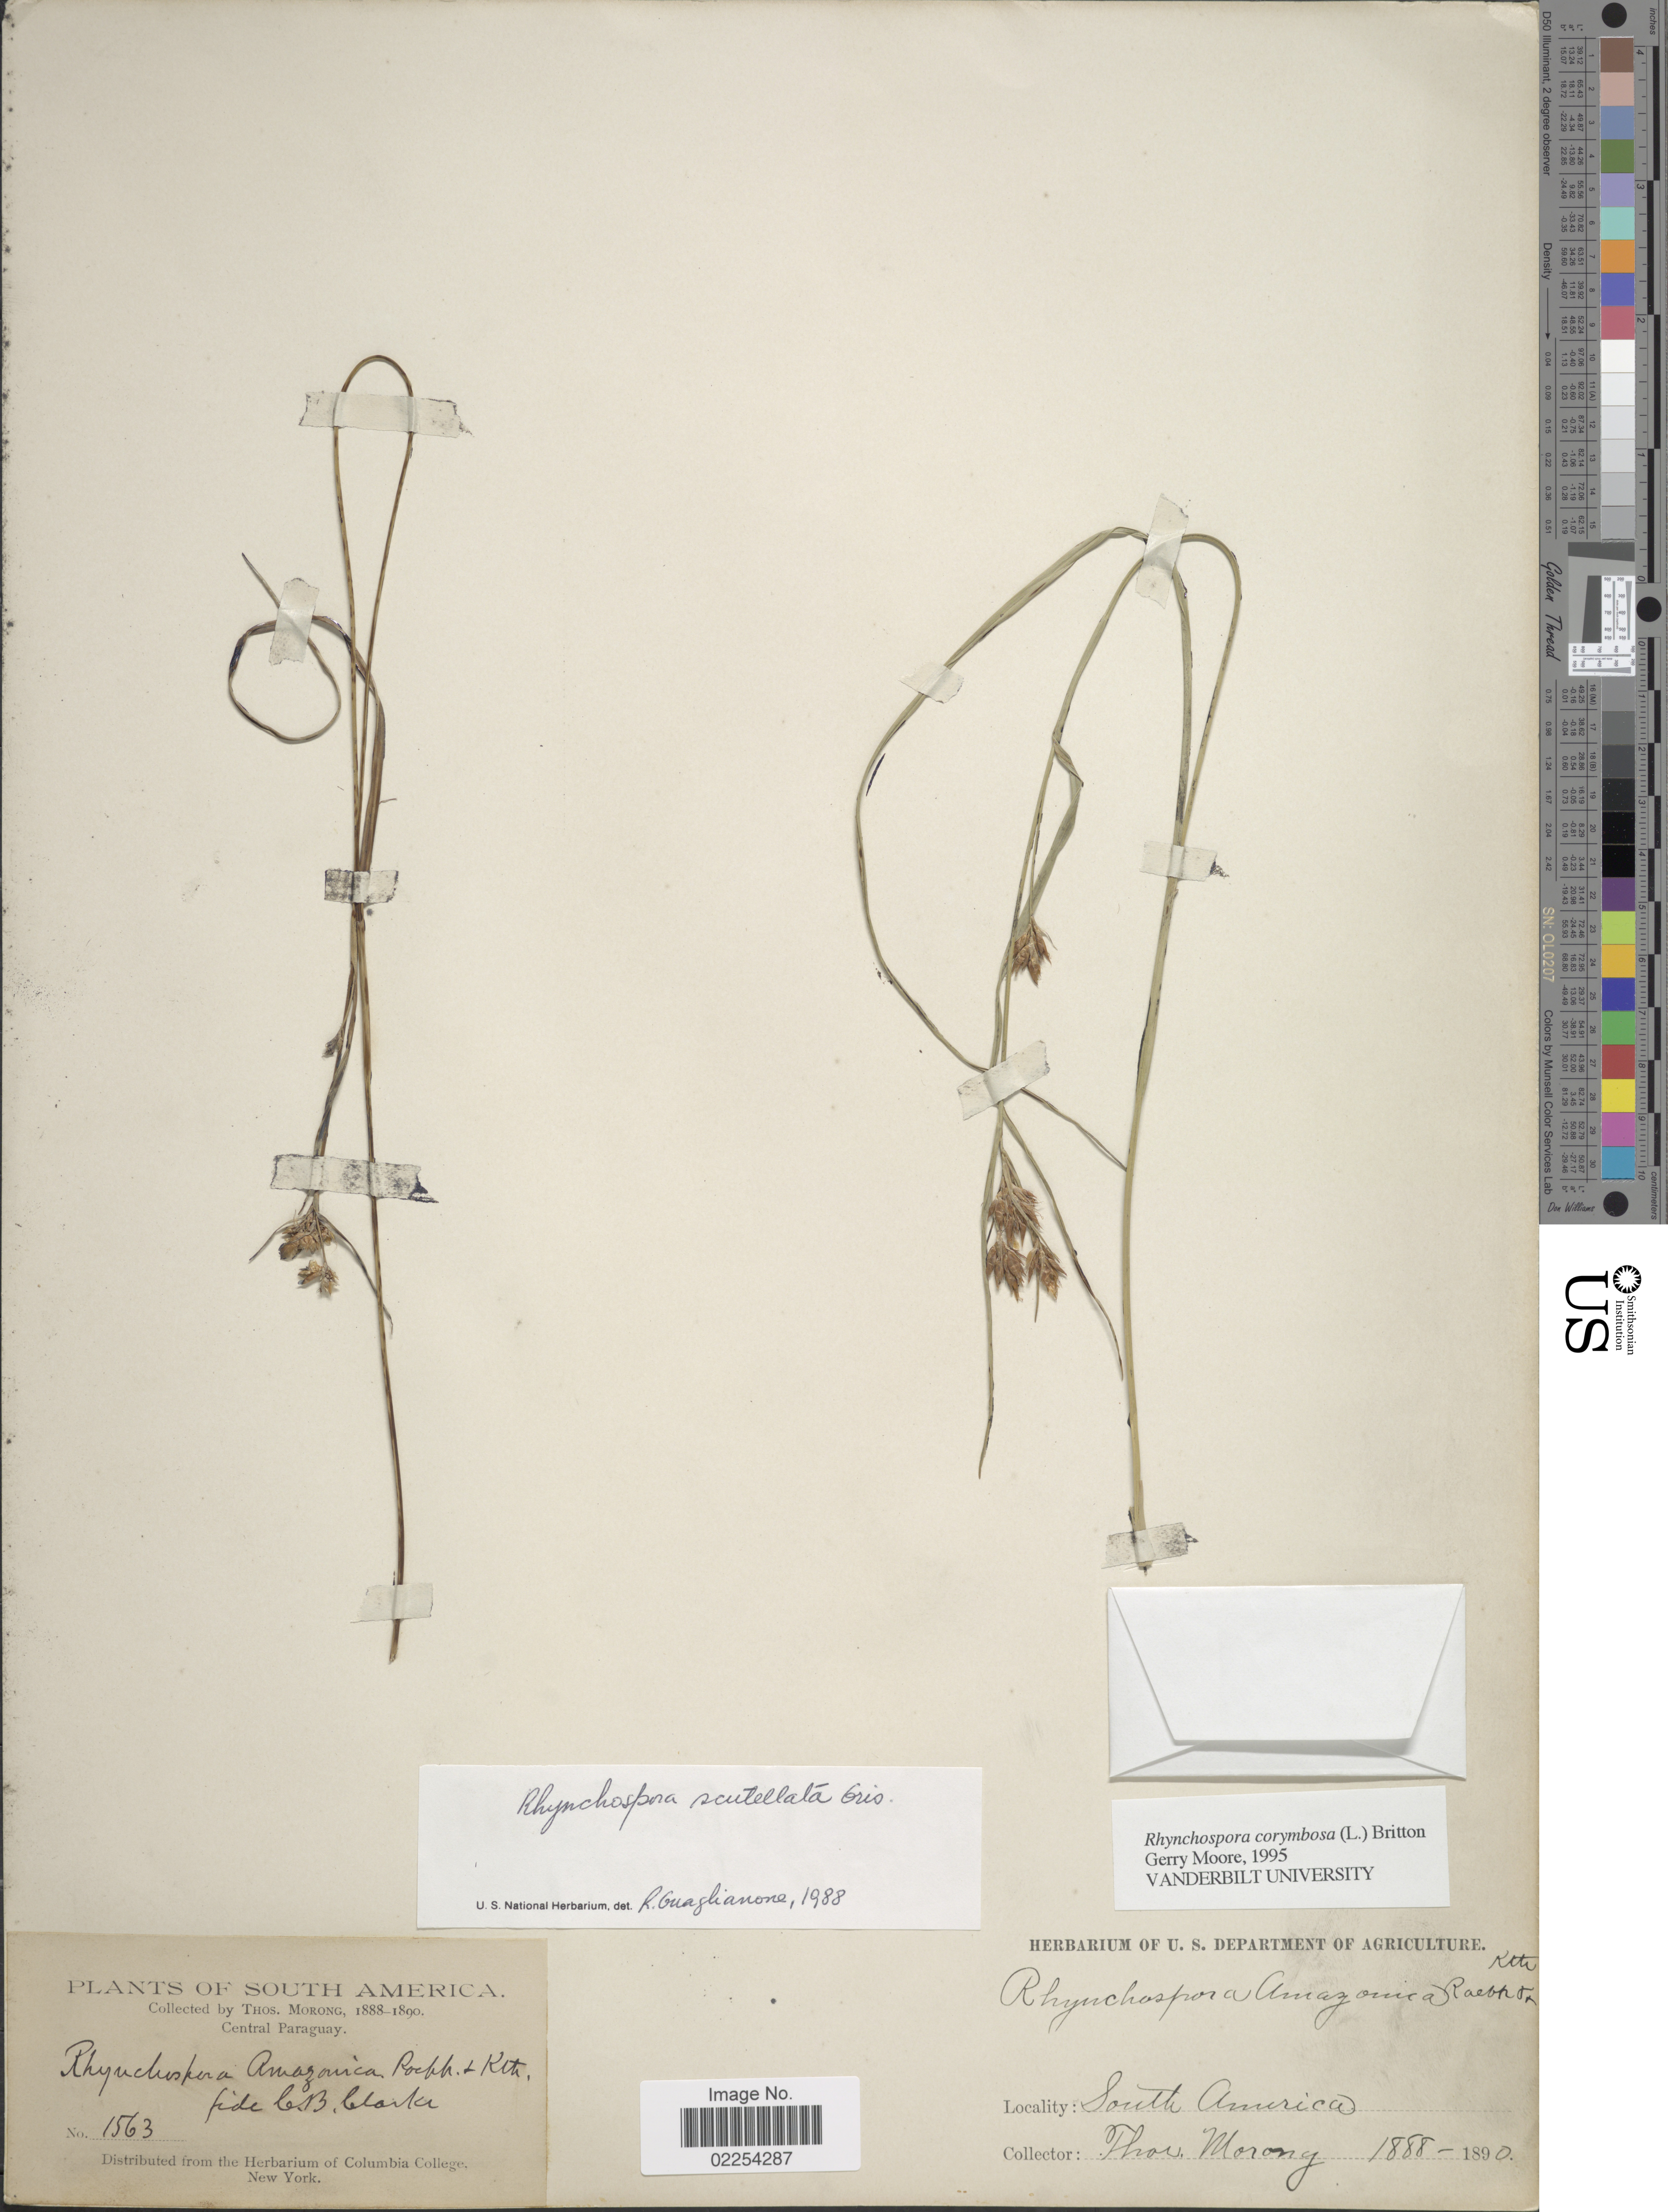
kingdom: Plantae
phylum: Tracheophyta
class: Liliopsida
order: Poales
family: Cyperaceae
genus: Rhynchospora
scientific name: Rhynchospora indianolensis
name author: Small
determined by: Weber, P., (ICN), Universidade Federal do Rio Grande do Sul (BRAZIL)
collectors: ex herb. T. Morong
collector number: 1563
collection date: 1888/1890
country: Paraguay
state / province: Central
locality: South America, Central Paraguay